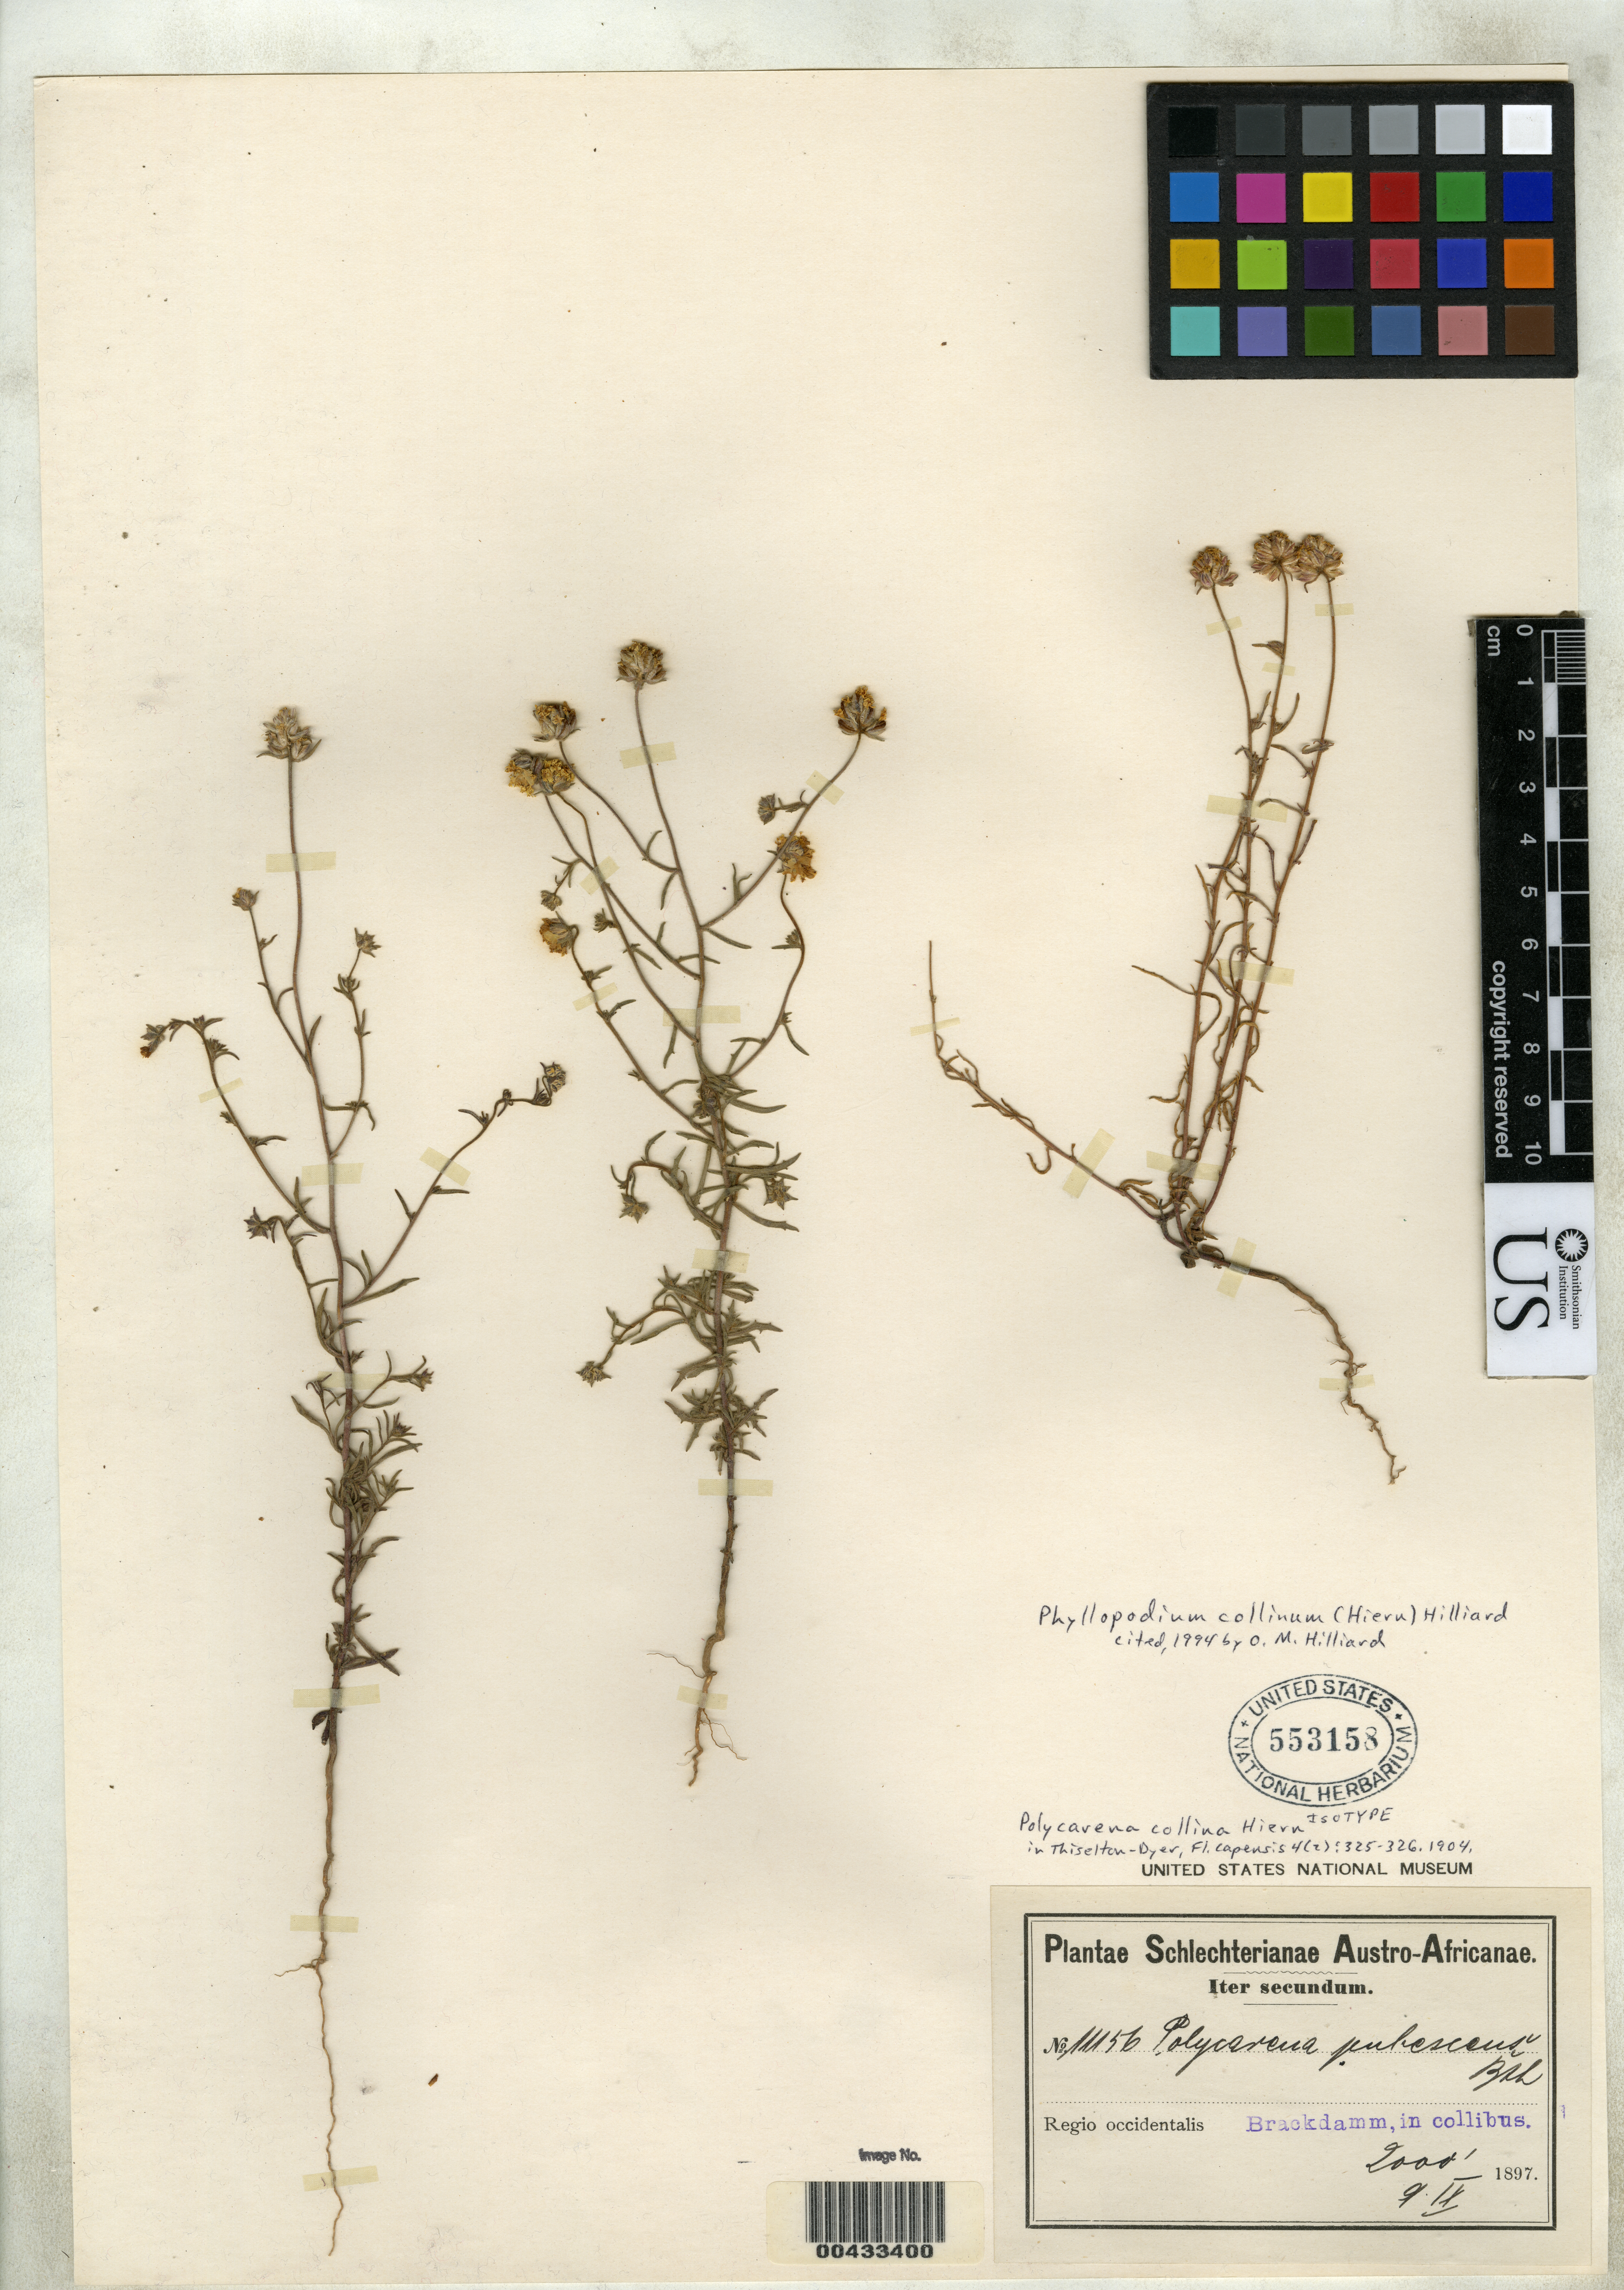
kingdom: Plantae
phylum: Tracheophyta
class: Magnoliopsida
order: Lamiales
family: Scrophulariaceae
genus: Polycarena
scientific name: Polycarena collina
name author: Hiern in Dyer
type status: Isotype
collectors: F. R. R. Schlechter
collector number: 11156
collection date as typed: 09 Sep 1897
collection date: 1897-09-09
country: South Africa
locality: Brackdamm, Incollibus, regio occidentalis.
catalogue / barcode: US 553158